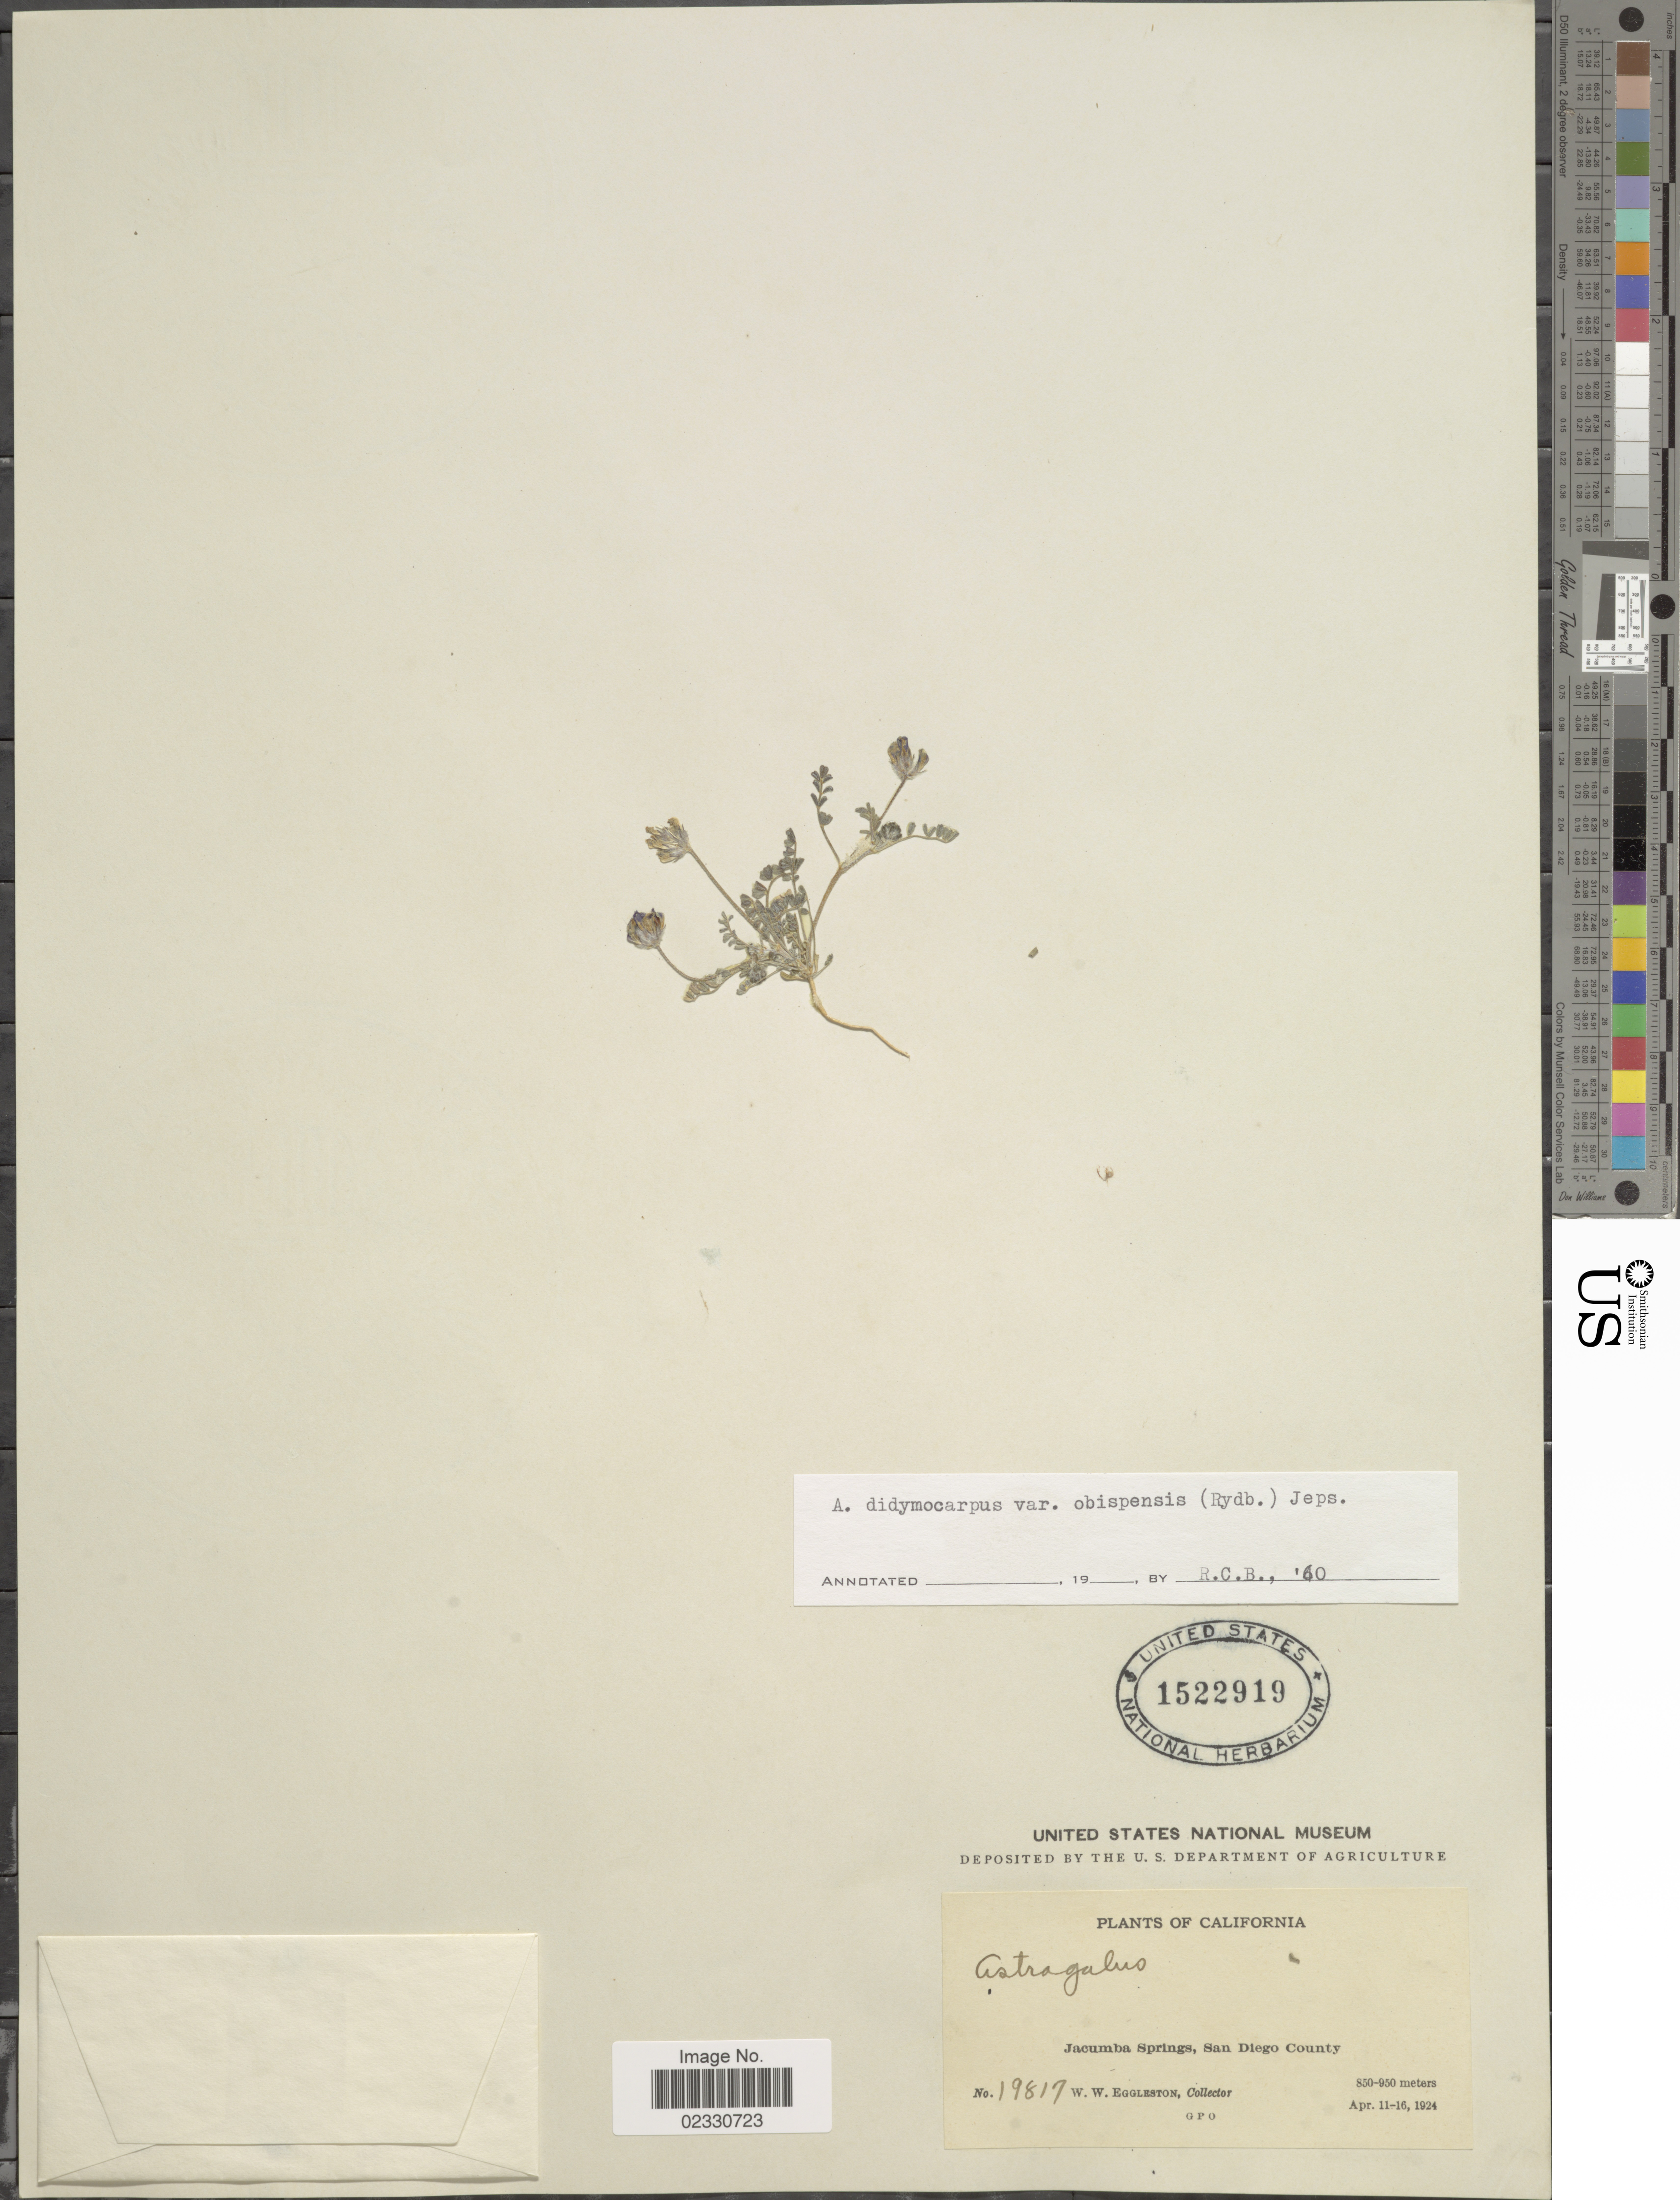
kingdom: Plantae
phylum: Tracheophyta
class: Magnoliopsida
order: Fabales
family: Fabaceae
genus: Astragalus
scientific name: Astragalus didymocarpus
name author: Hook. & Arn.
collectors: W. W. Eggleston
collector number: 19817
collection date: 1924-04-11/1924-04-16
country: United States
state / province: California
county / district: San Diego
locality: Jacumba Springs, San Diego County.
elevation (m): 850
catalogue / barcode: US 1522919